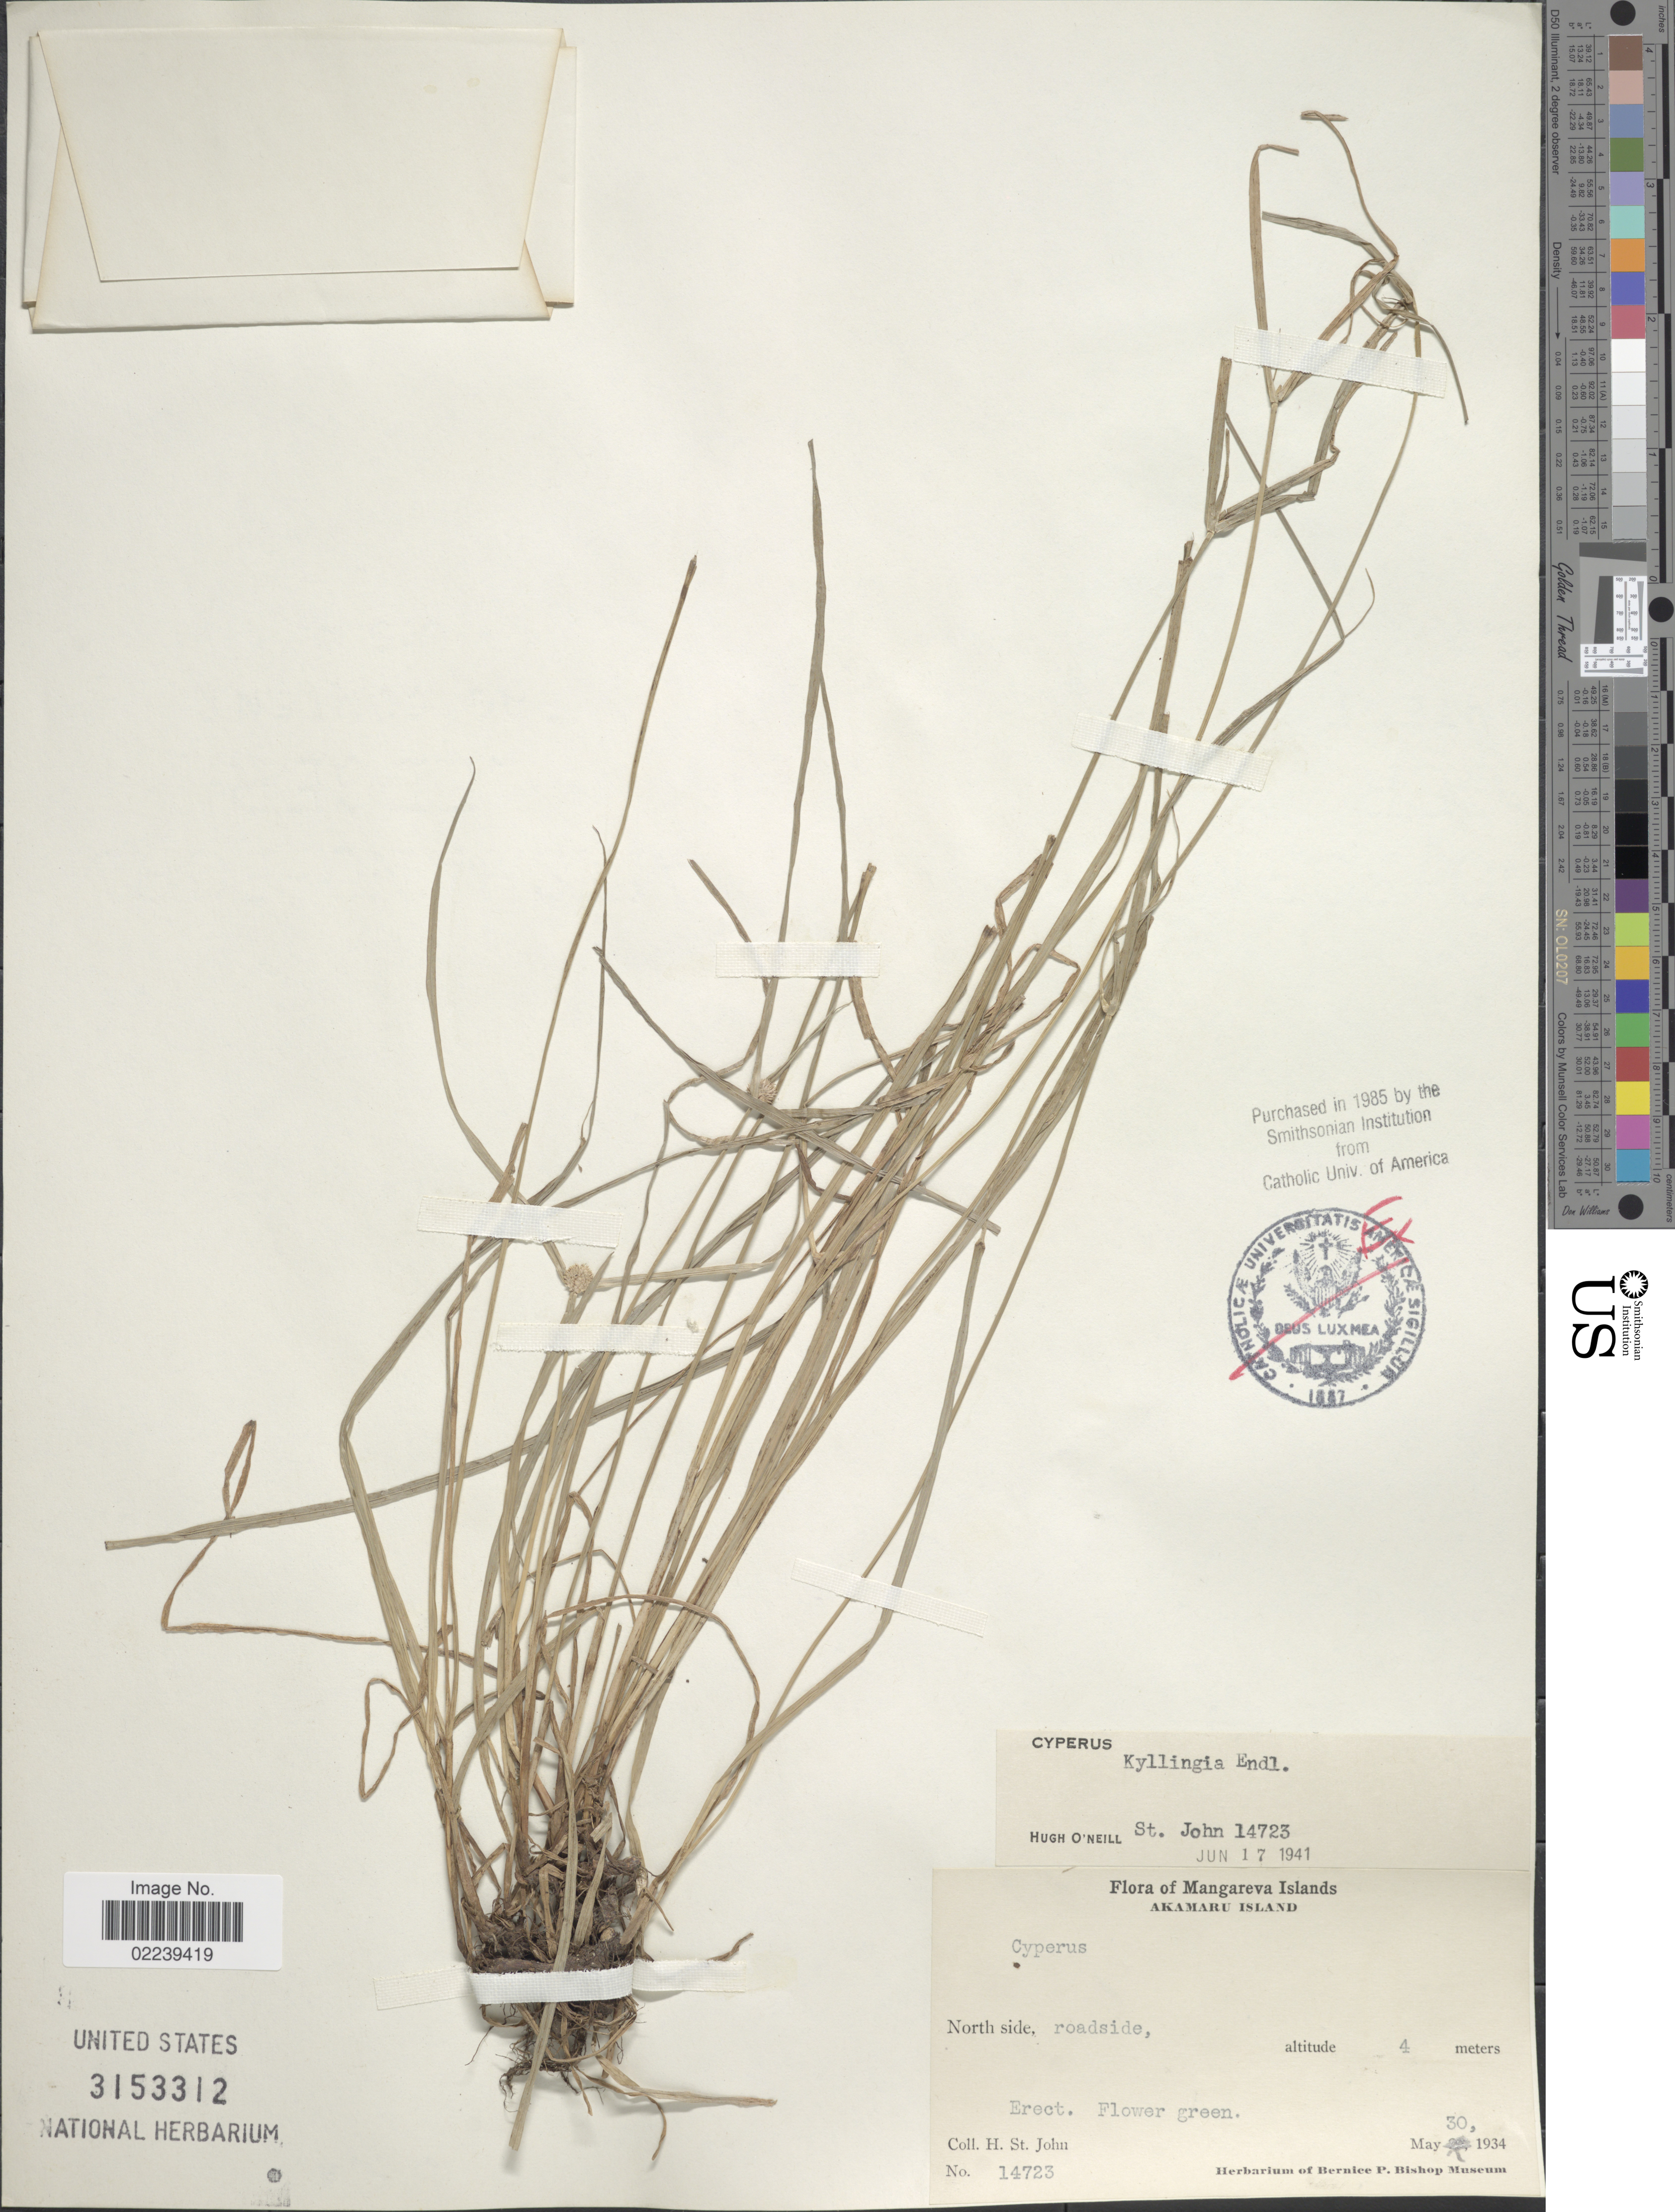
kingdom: Plantae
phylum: Tracheophyta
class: Liliopsida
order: Poales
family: Cyperaceae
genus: Cyperus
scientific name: Cyperus mindorensis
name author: (Steud.) Huygh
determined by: Strong, M. T., (US), Smithsonian Institution - National Museum of Natural History (UNITED STATES)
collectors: H. St. John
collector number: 14723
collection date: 1934-05-30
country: French Polynesia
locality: Mangareva Islands, Akamaru Island, North side, roadside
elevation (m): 4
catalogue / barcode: US 3153312